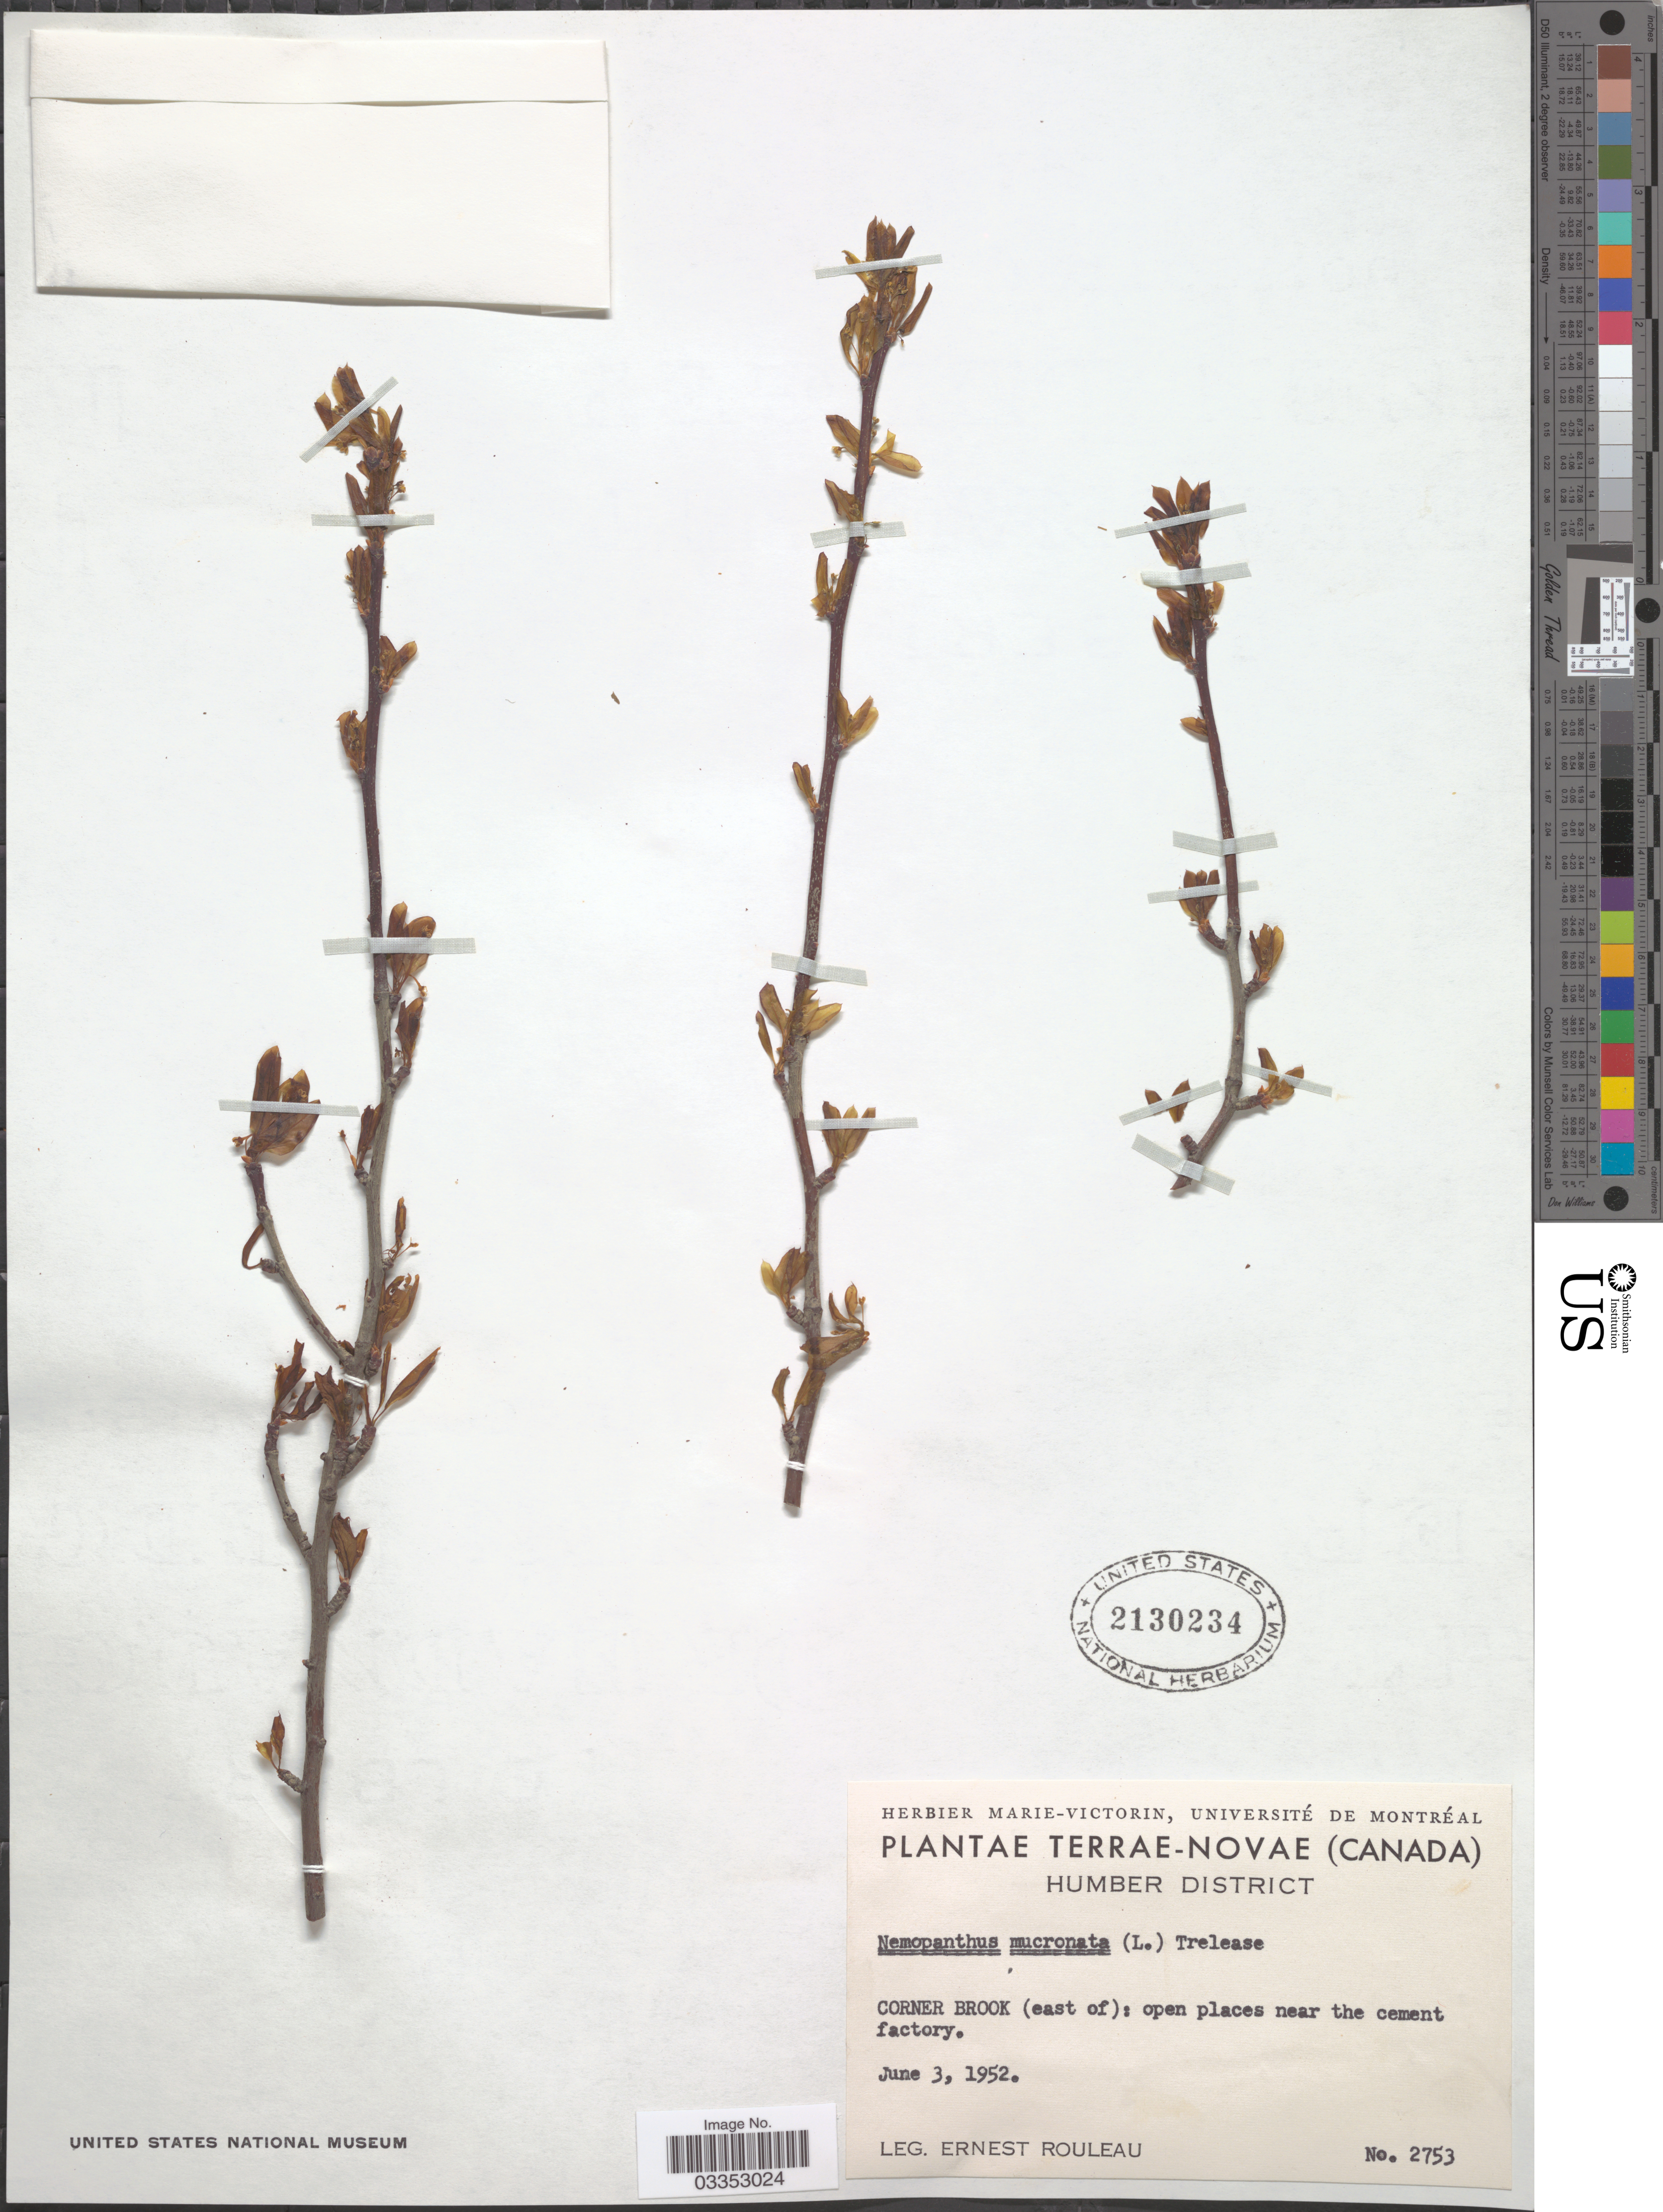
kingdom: Plantae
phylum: Tracheophyta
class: Magnoliopsida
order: Aquifoliales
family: Aquifoliaceae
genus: Nemopanthus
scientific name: Nemopanthus mucronatus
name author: (L.) Trel.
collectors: E. Rouleau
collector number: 2753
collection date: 1952-06-03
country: Canada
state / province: Newfoundland and Labrador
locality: Terrae-Novae (Canada). Humber District. Corner Brook (east of): open places near the cement factory.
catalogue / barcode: US 2130234